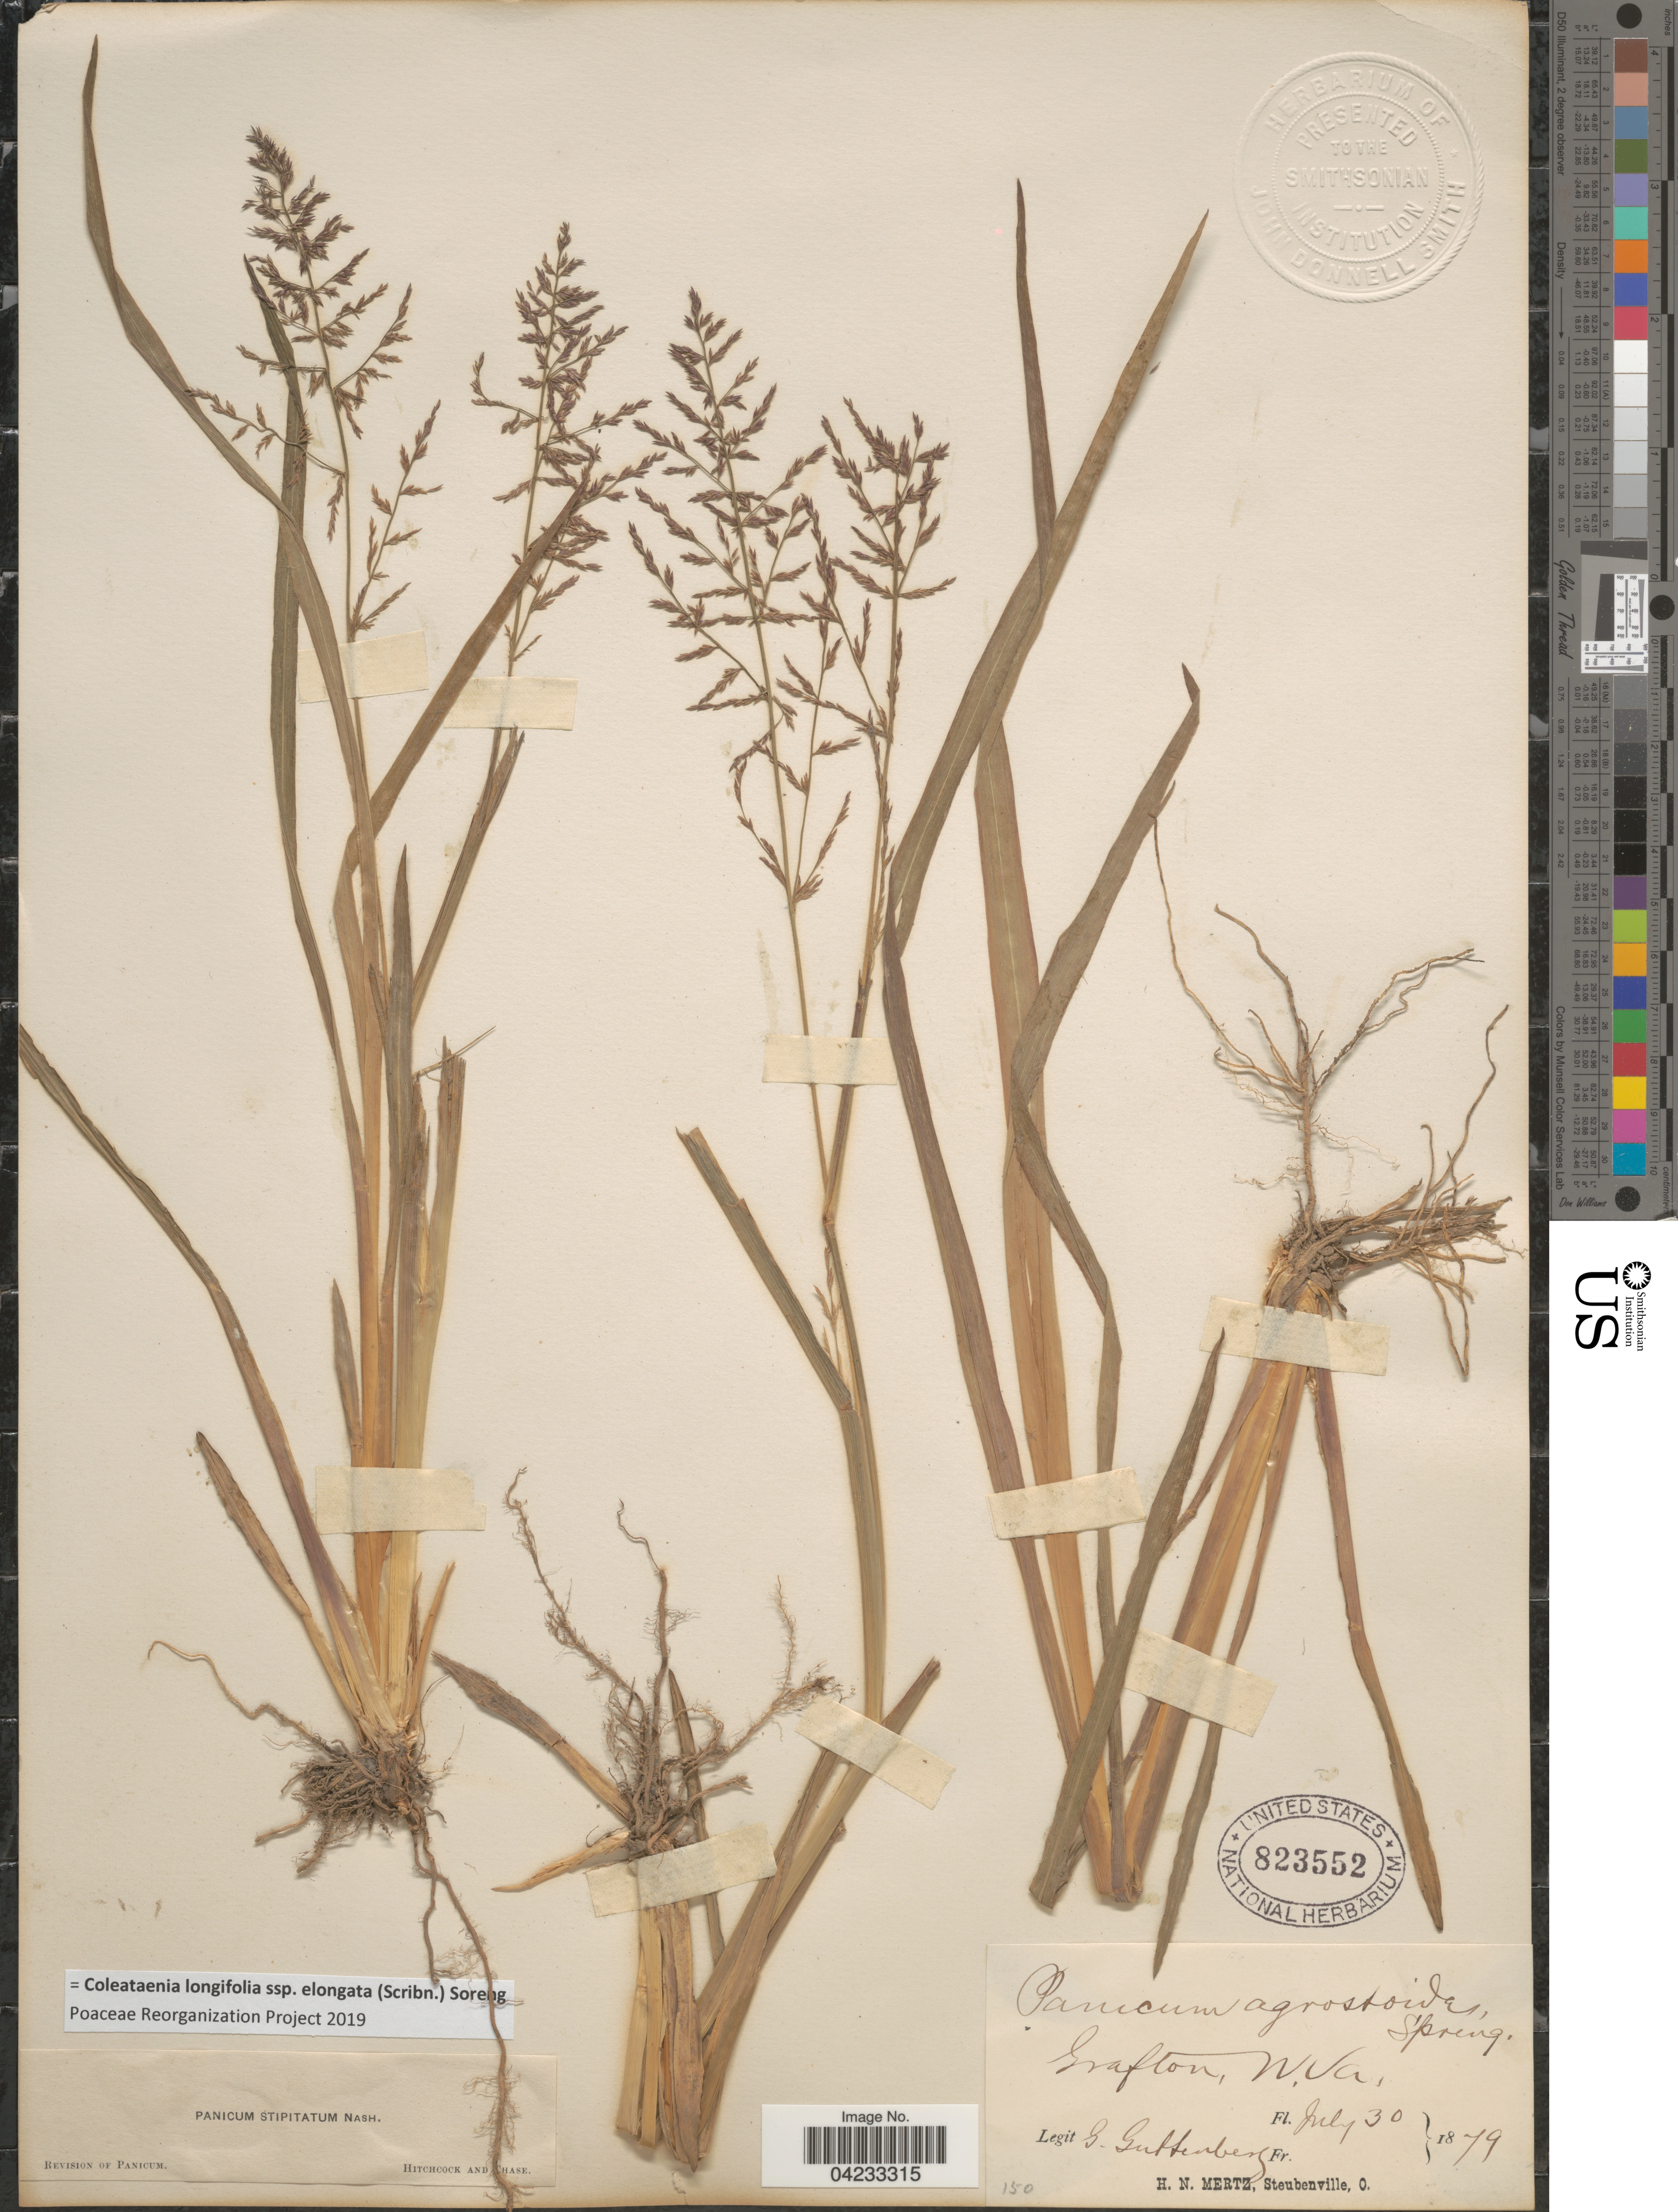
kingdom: Plantae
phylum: Tracheophyta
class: Liliopsida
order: Poales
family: Poaceae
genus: Coleataenia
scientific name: Coleataenia longifolia subsp. elongata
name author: (Scribn.) Soreng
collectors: G. Guttenberg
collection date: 1879-07-30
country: United States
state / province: West Virginia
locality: Grafton.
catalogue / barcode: US 823552